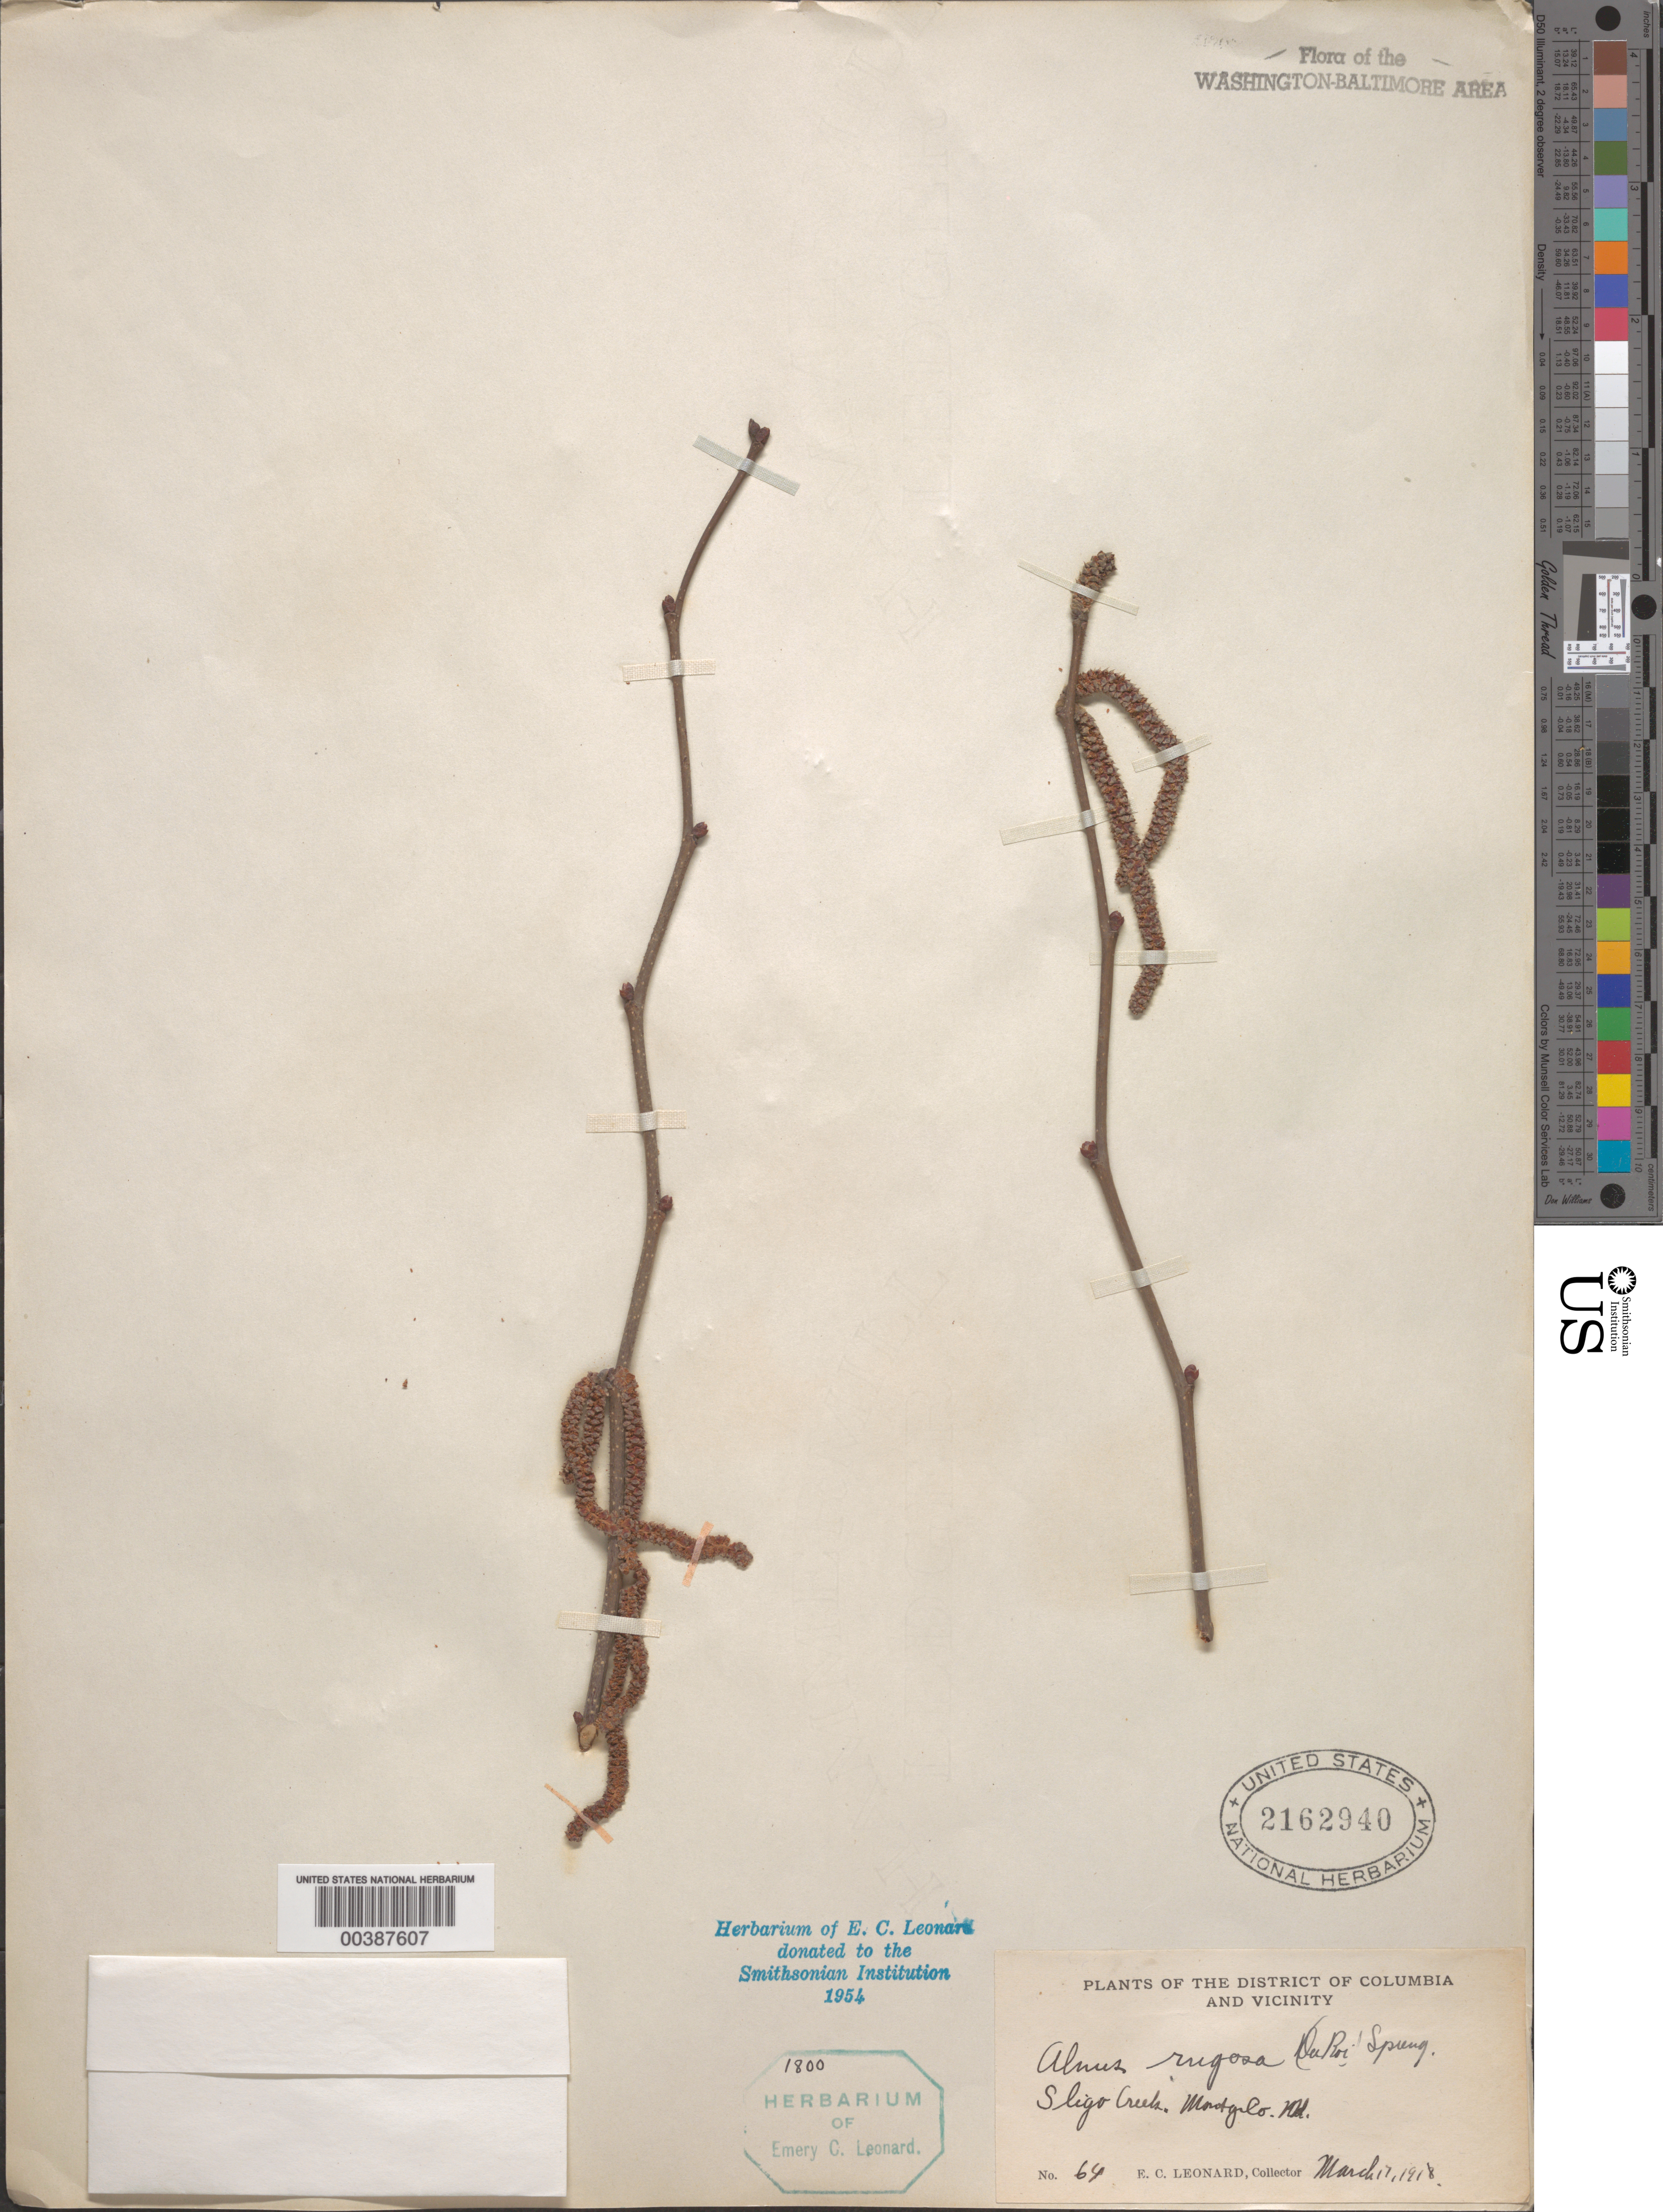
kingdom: Plantae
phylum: Tracheophyta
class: Magnoliopsida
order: Fagales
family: Betulaceae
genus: Alnus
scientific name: Alnus serrulata var. vulgaris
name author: Fernald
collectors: E. C. Leonard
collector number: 64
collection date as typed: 17 Mar 1918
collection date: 1918-03-17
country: United States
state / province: Maryland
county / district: Montgomery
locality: Sligo Creek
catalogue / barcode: US 2162940